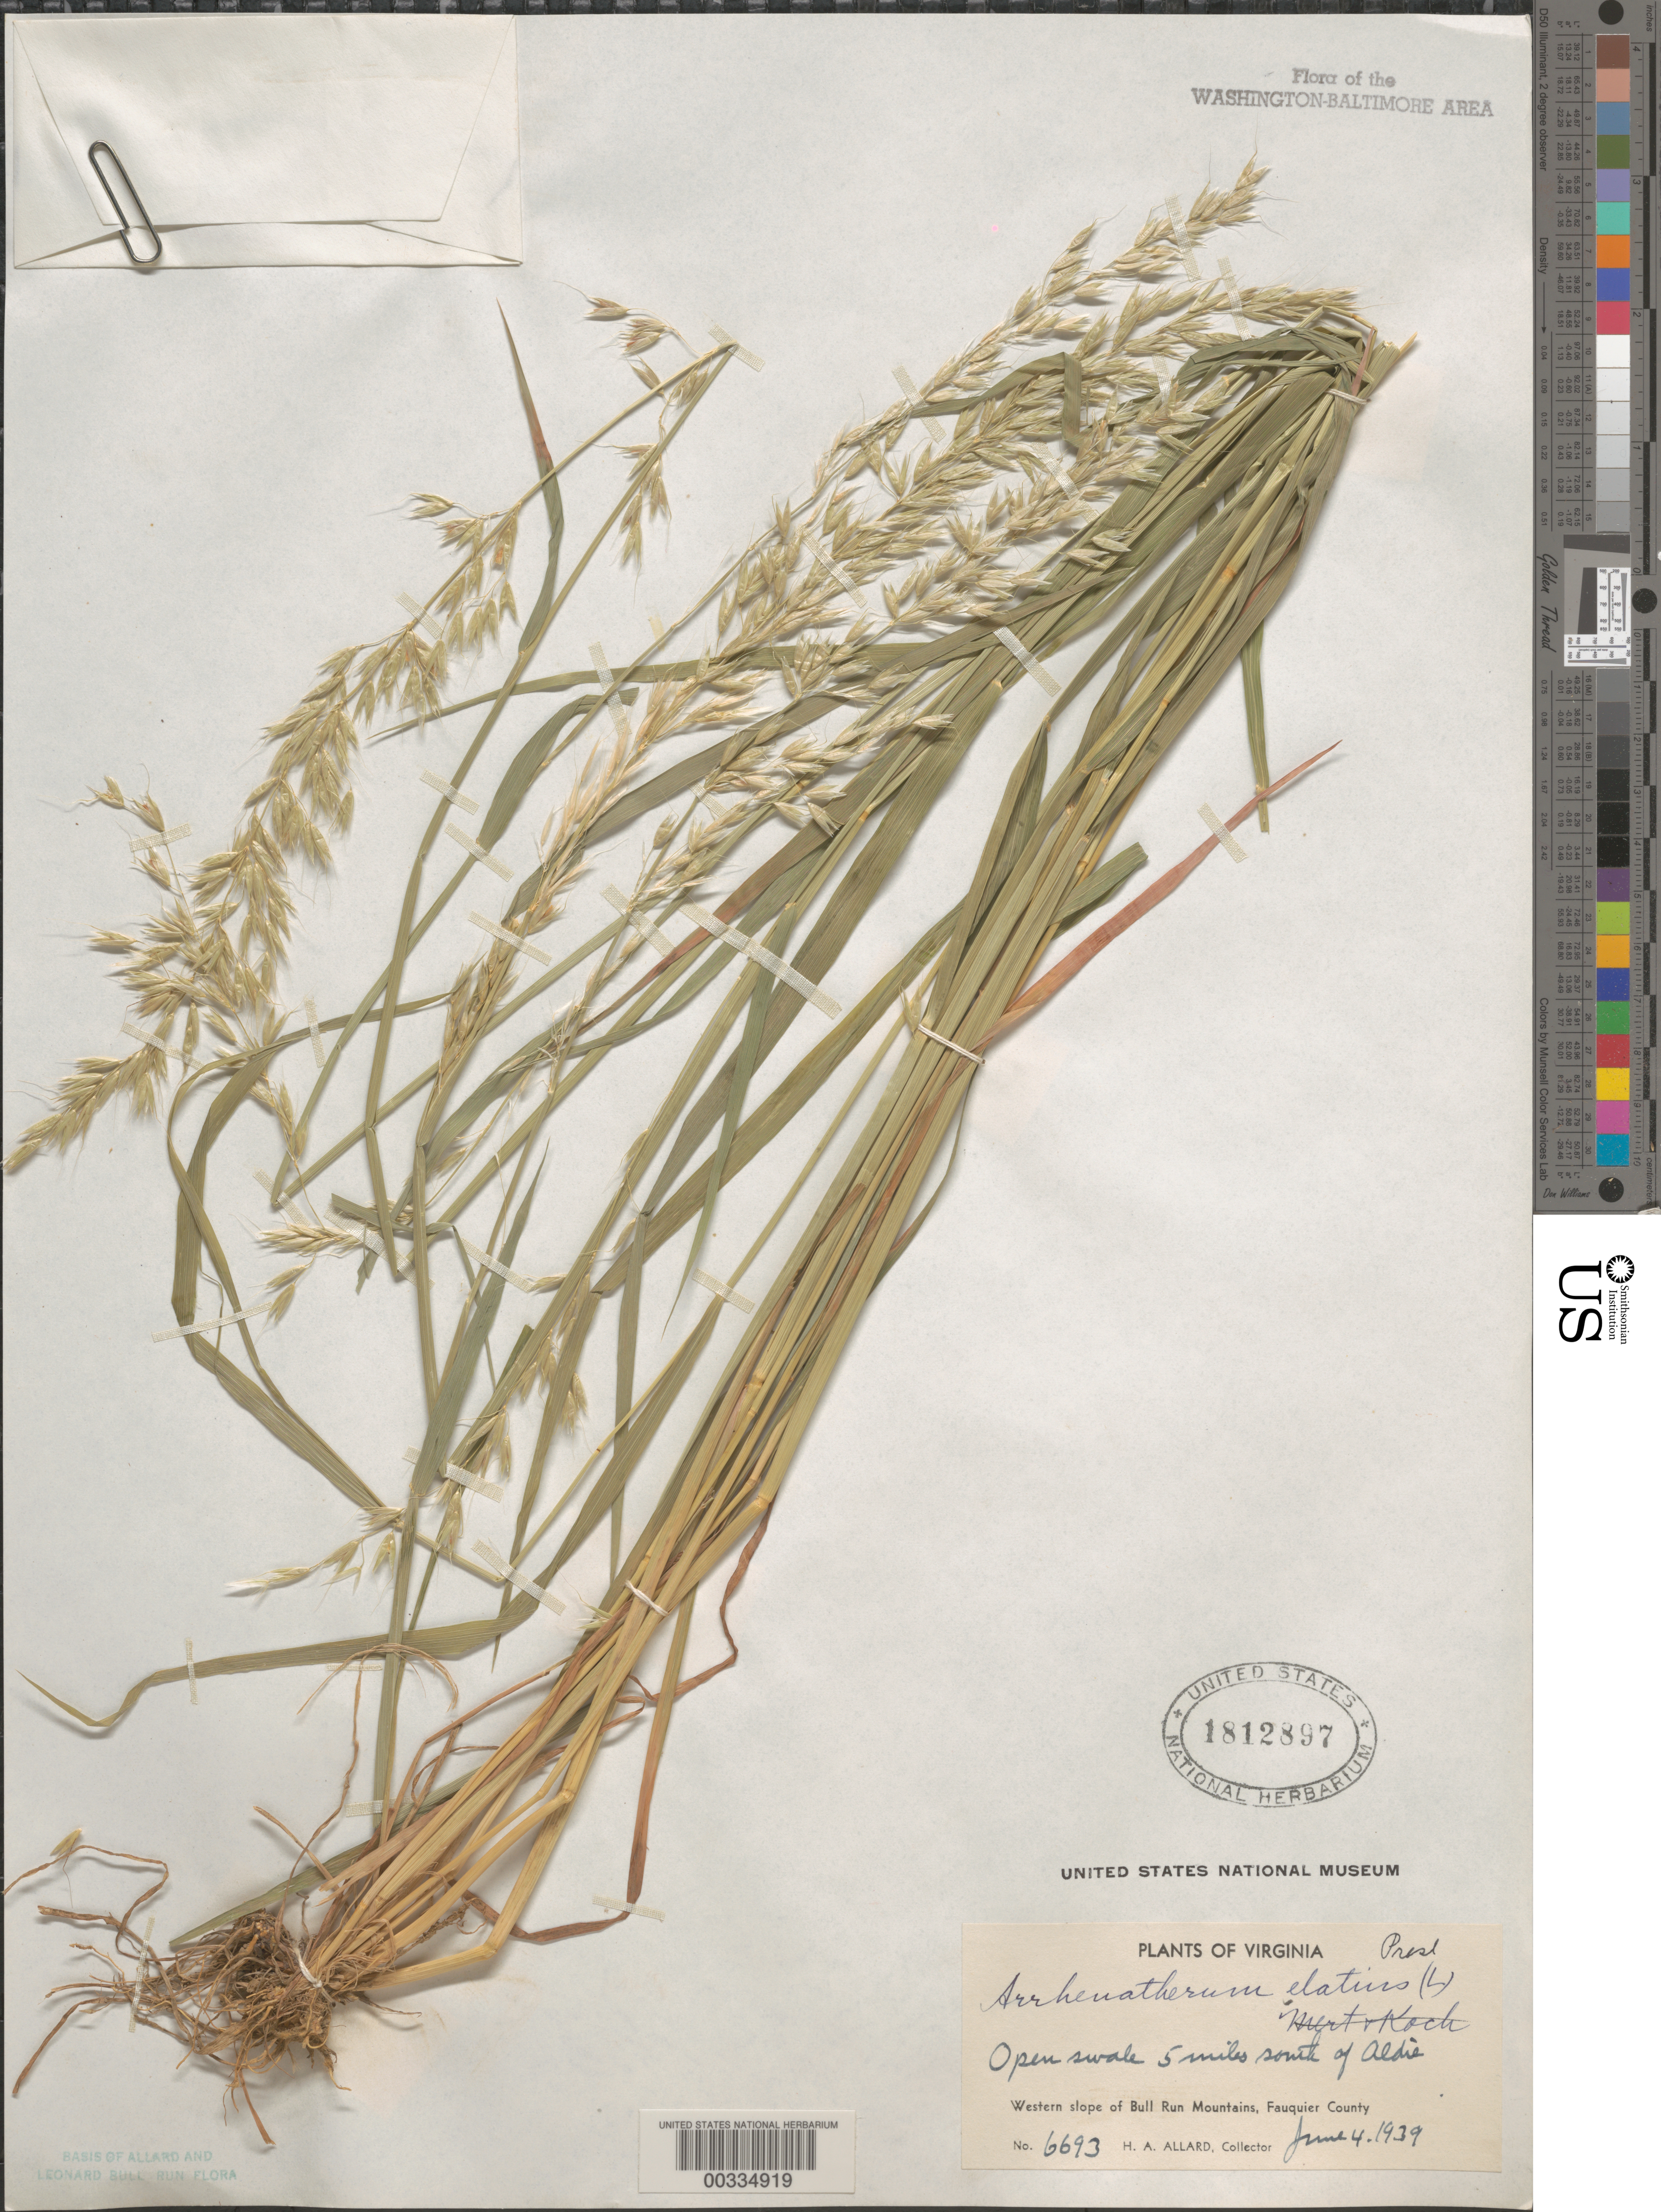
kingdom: Plantae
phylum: Tracheophyta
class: Liliopsida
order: Poales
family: Poaceae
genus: Arrhenatherum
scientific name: Arrhenatherum elatius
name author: (L.) J. Presl & C. Presl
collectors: H. A. Allard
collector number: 6693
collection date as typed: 04 Jun 1939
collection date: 1939-06-04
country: United States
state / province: Virginia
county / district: Fauquier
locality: South of Aldie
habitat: Open swale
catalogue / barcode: US 1812897